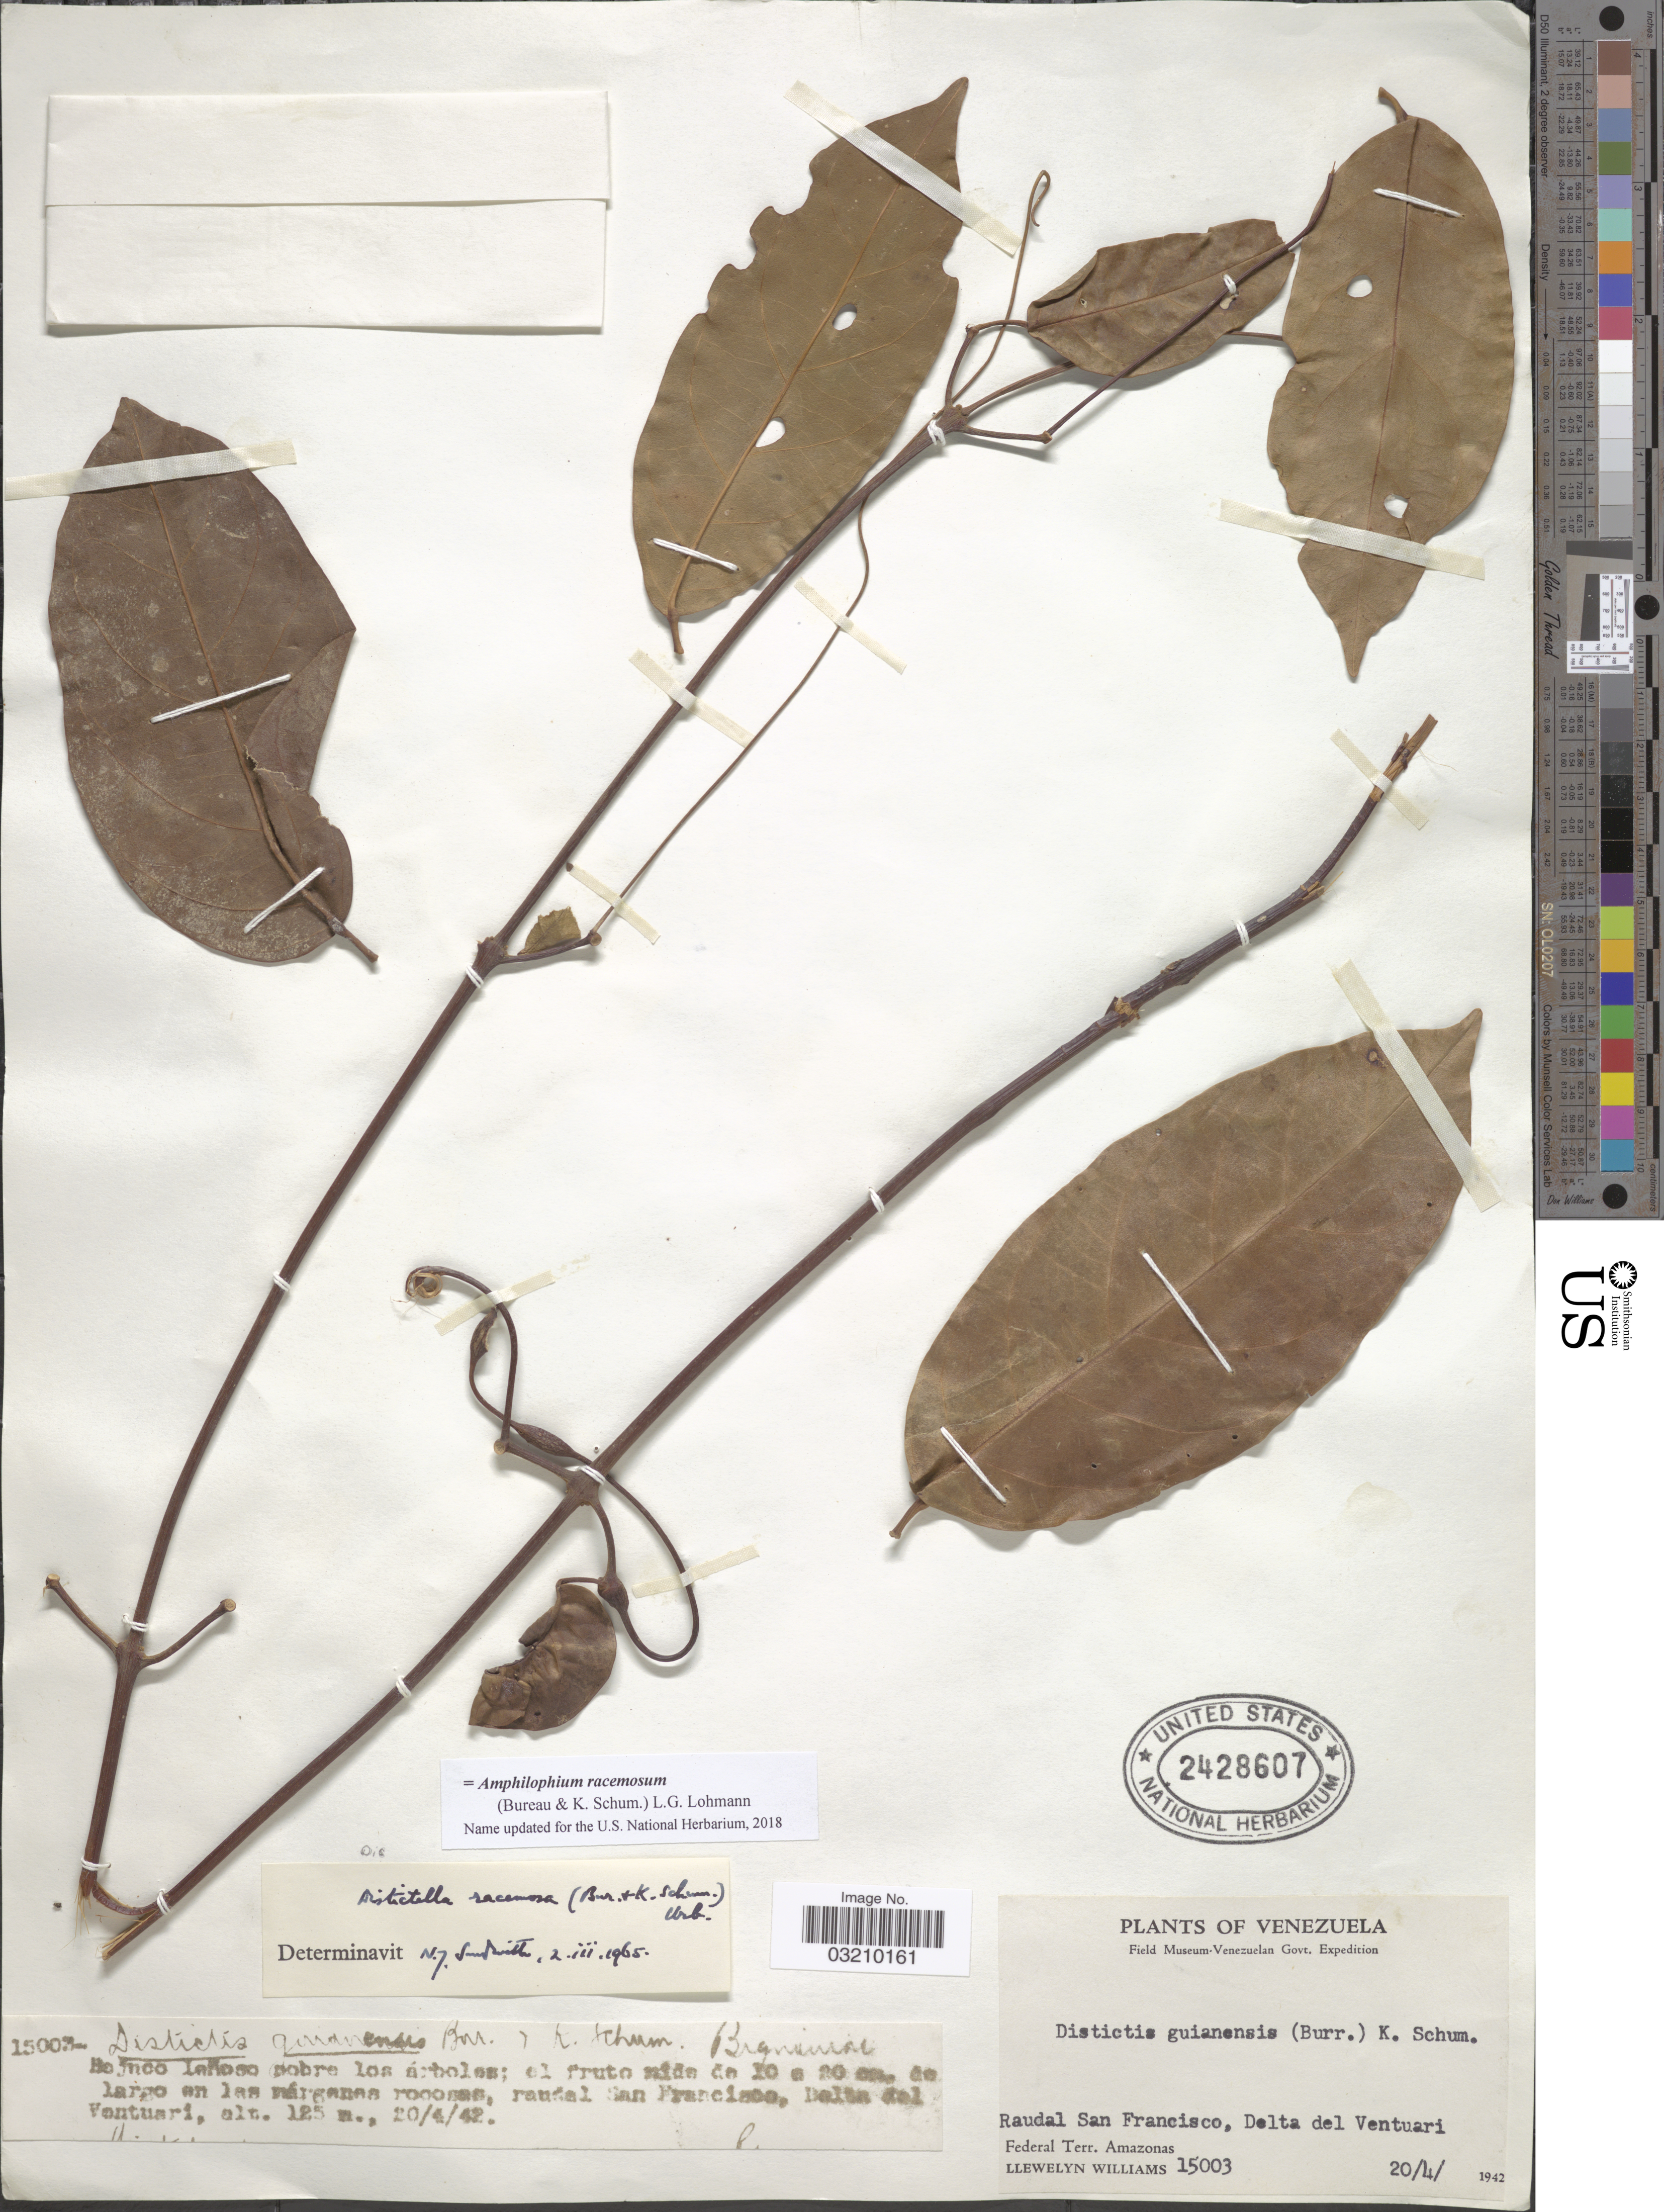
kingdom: Plantae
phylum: Tracheophyta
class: Magnoliopsida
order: Lamiales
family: Bignoniaceae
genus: Amphilophium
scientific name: Amphilophium racemosum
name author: (Bureau & K. Schum.) L.G. Lohmann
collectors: Ll. Williams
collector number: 15003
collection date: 1942-04-20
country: Venezuela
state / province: Amazonas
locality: Raudal San Francisco, Delta del Ventuari. Federal Terr. Amazonas.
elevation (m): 125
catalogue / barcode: US 2428607